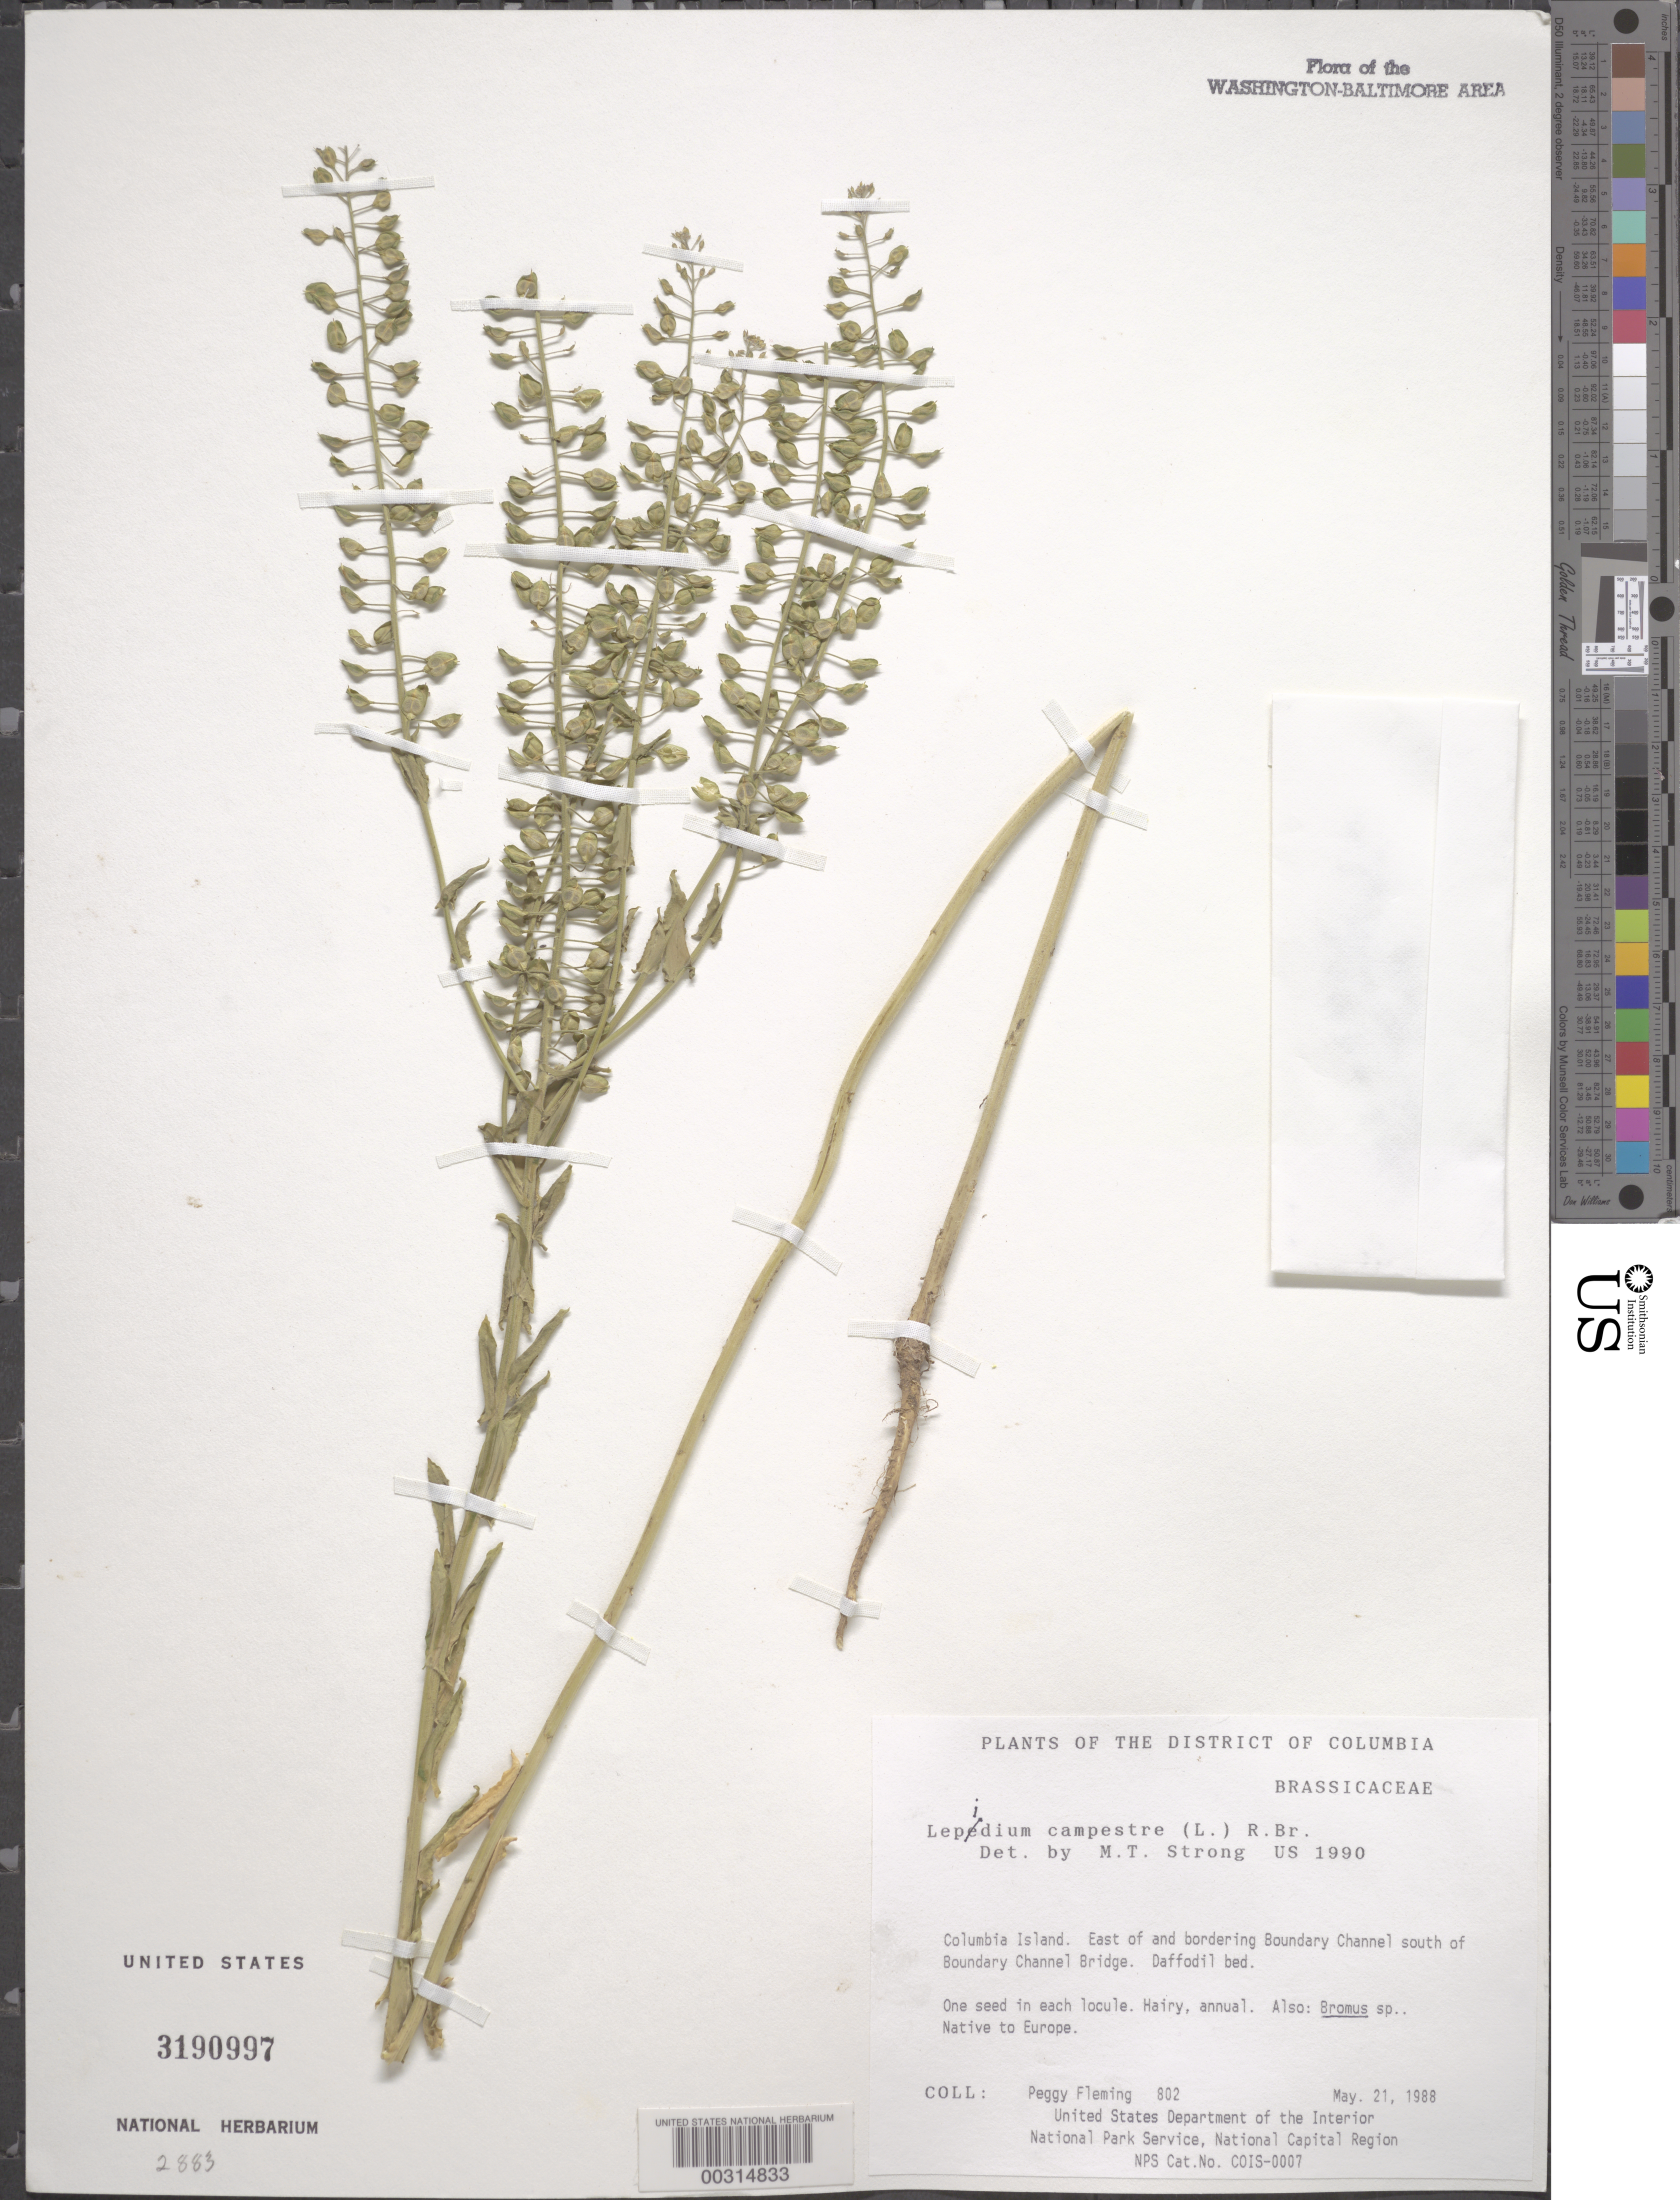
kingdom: Plantae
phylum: Tracheophyta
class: Magnoliopsida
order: Brassicales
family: Brassicaceae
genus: Lepidium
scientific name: Lepidium campestre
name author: (L.) W.T. Aiton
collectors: P. Fleming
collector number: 802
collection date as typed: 21 May 1988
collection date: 1988-05-21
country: United States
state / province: District of Columbia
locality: Columbia Island, E of bordering Boundary Channel S of Baoundary channel Bridge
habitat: Daffodil bed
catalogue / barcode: US 3190997